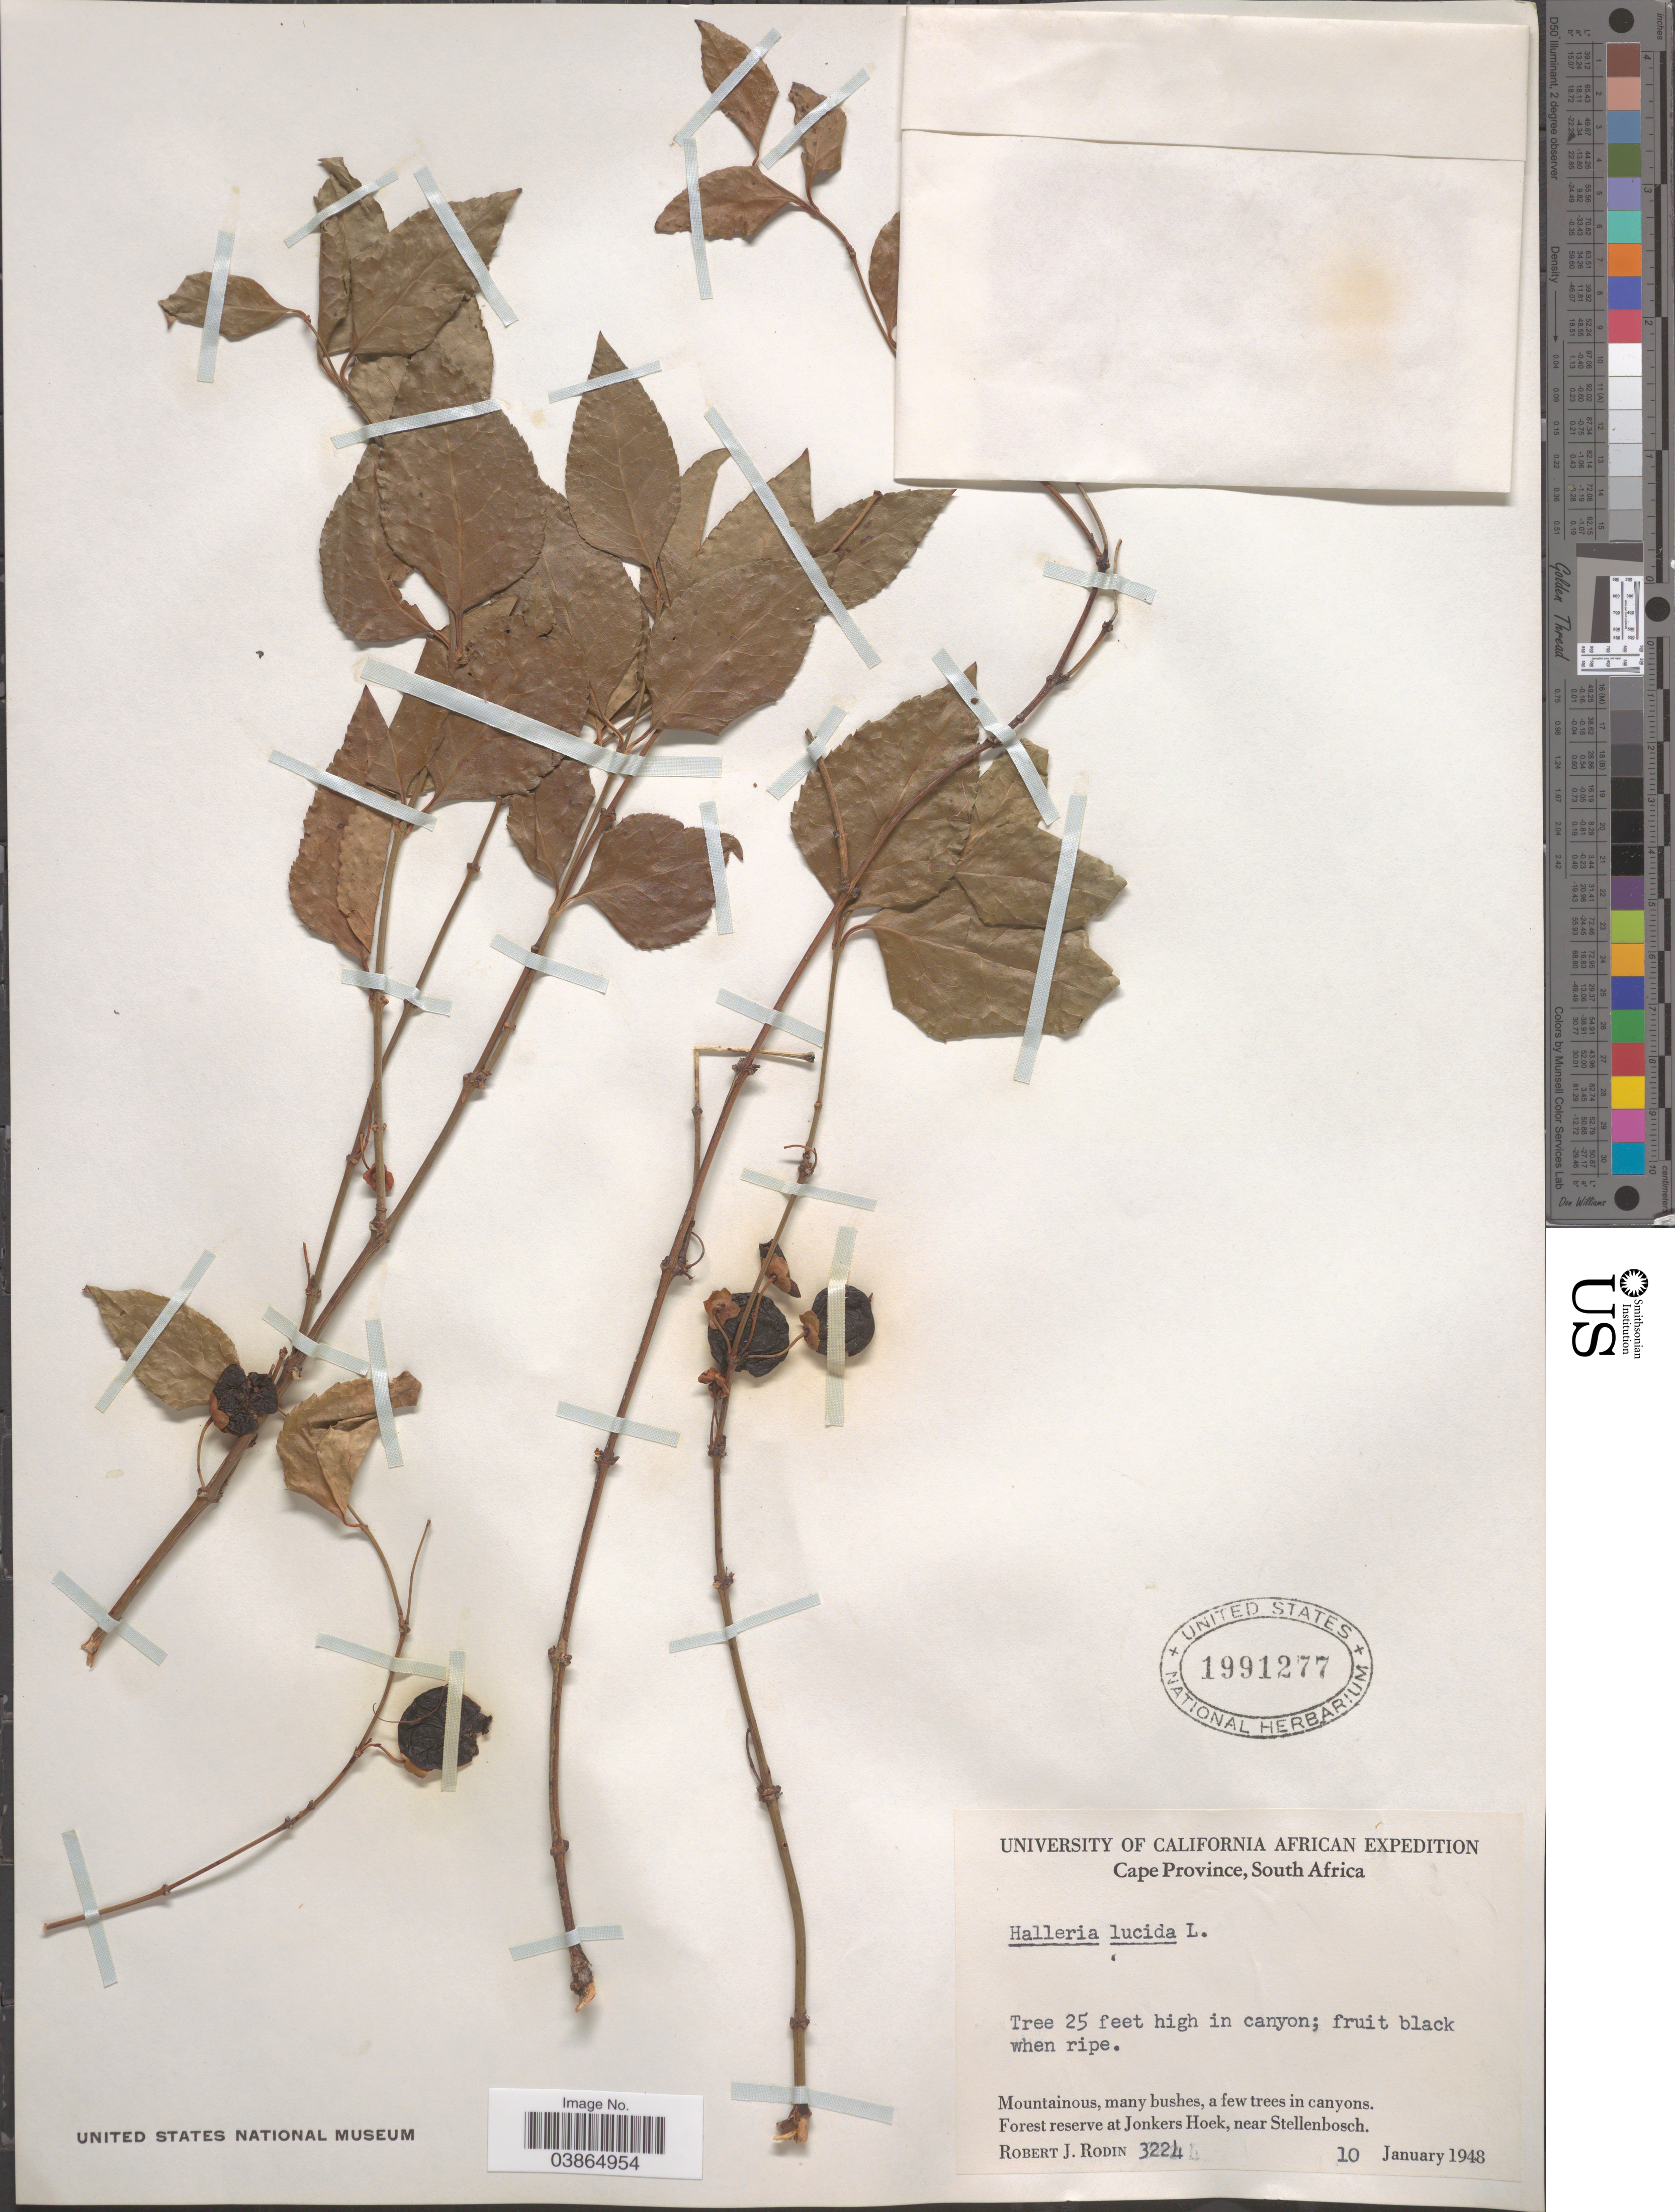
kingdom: Plantae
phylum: Tracheophyta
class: Magnoliopsida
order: Lamiales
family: Stilbaceae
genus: Halleria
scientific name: Halleria lucida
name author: L.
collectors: R. J. Rodin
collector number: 3224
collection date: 1948-01-10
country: South Africa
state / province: Western Cape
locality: Mountainous, many bushes, a few trees in canyons. Forest reserve at Jonkers Hoek, near Stellenbosch.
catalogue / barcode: US 1991277